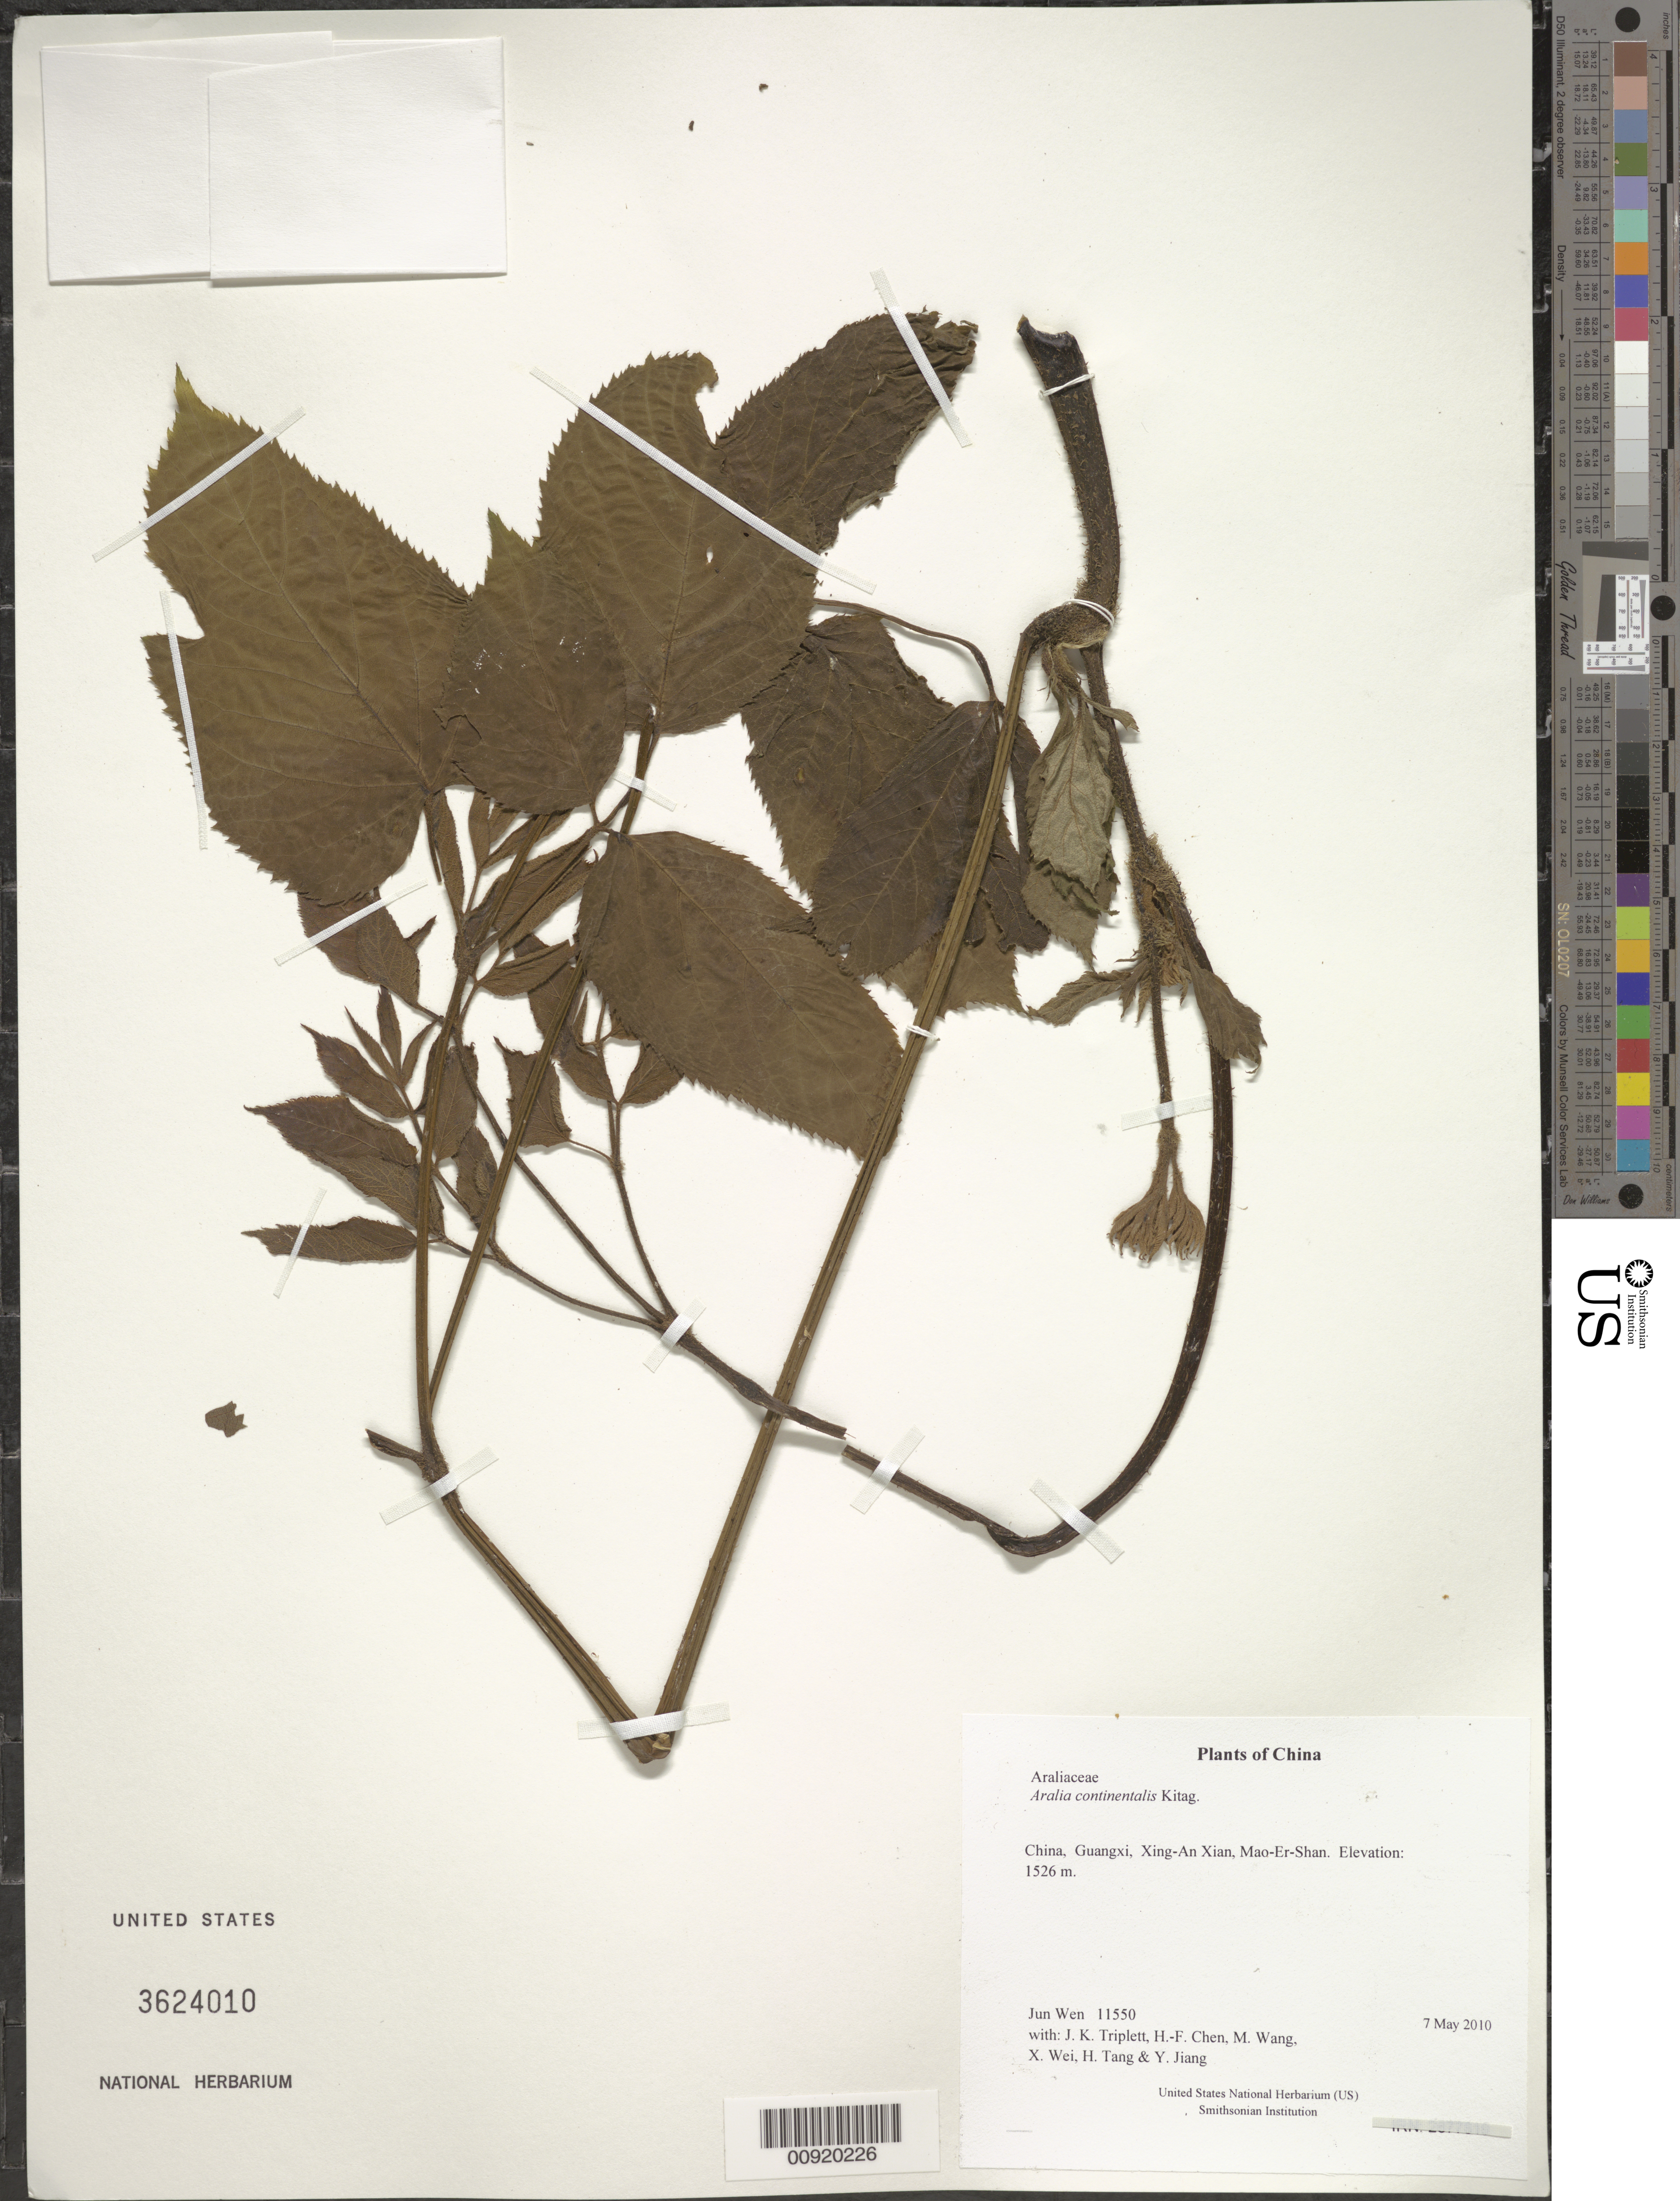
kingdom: Plantae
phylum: Tracheophyta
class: Magnoliopsida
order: Apiales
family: Araliaceae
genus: Aralia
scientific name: Aralia continentalis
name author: Kitag.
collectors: J. Wen, J. K. Triplett, H.-F. Chen, M. Wang, X. Wei, H. Tang & Y. Jiang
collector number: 11550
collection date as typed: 7 May 2010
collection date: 2010-05-07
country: China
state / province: Guangxi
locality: Xing-An Xian, Mao-Er-Shan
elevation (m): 1526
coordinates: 25 54.492 N, 110 27.833 E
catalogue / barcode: US 3624010